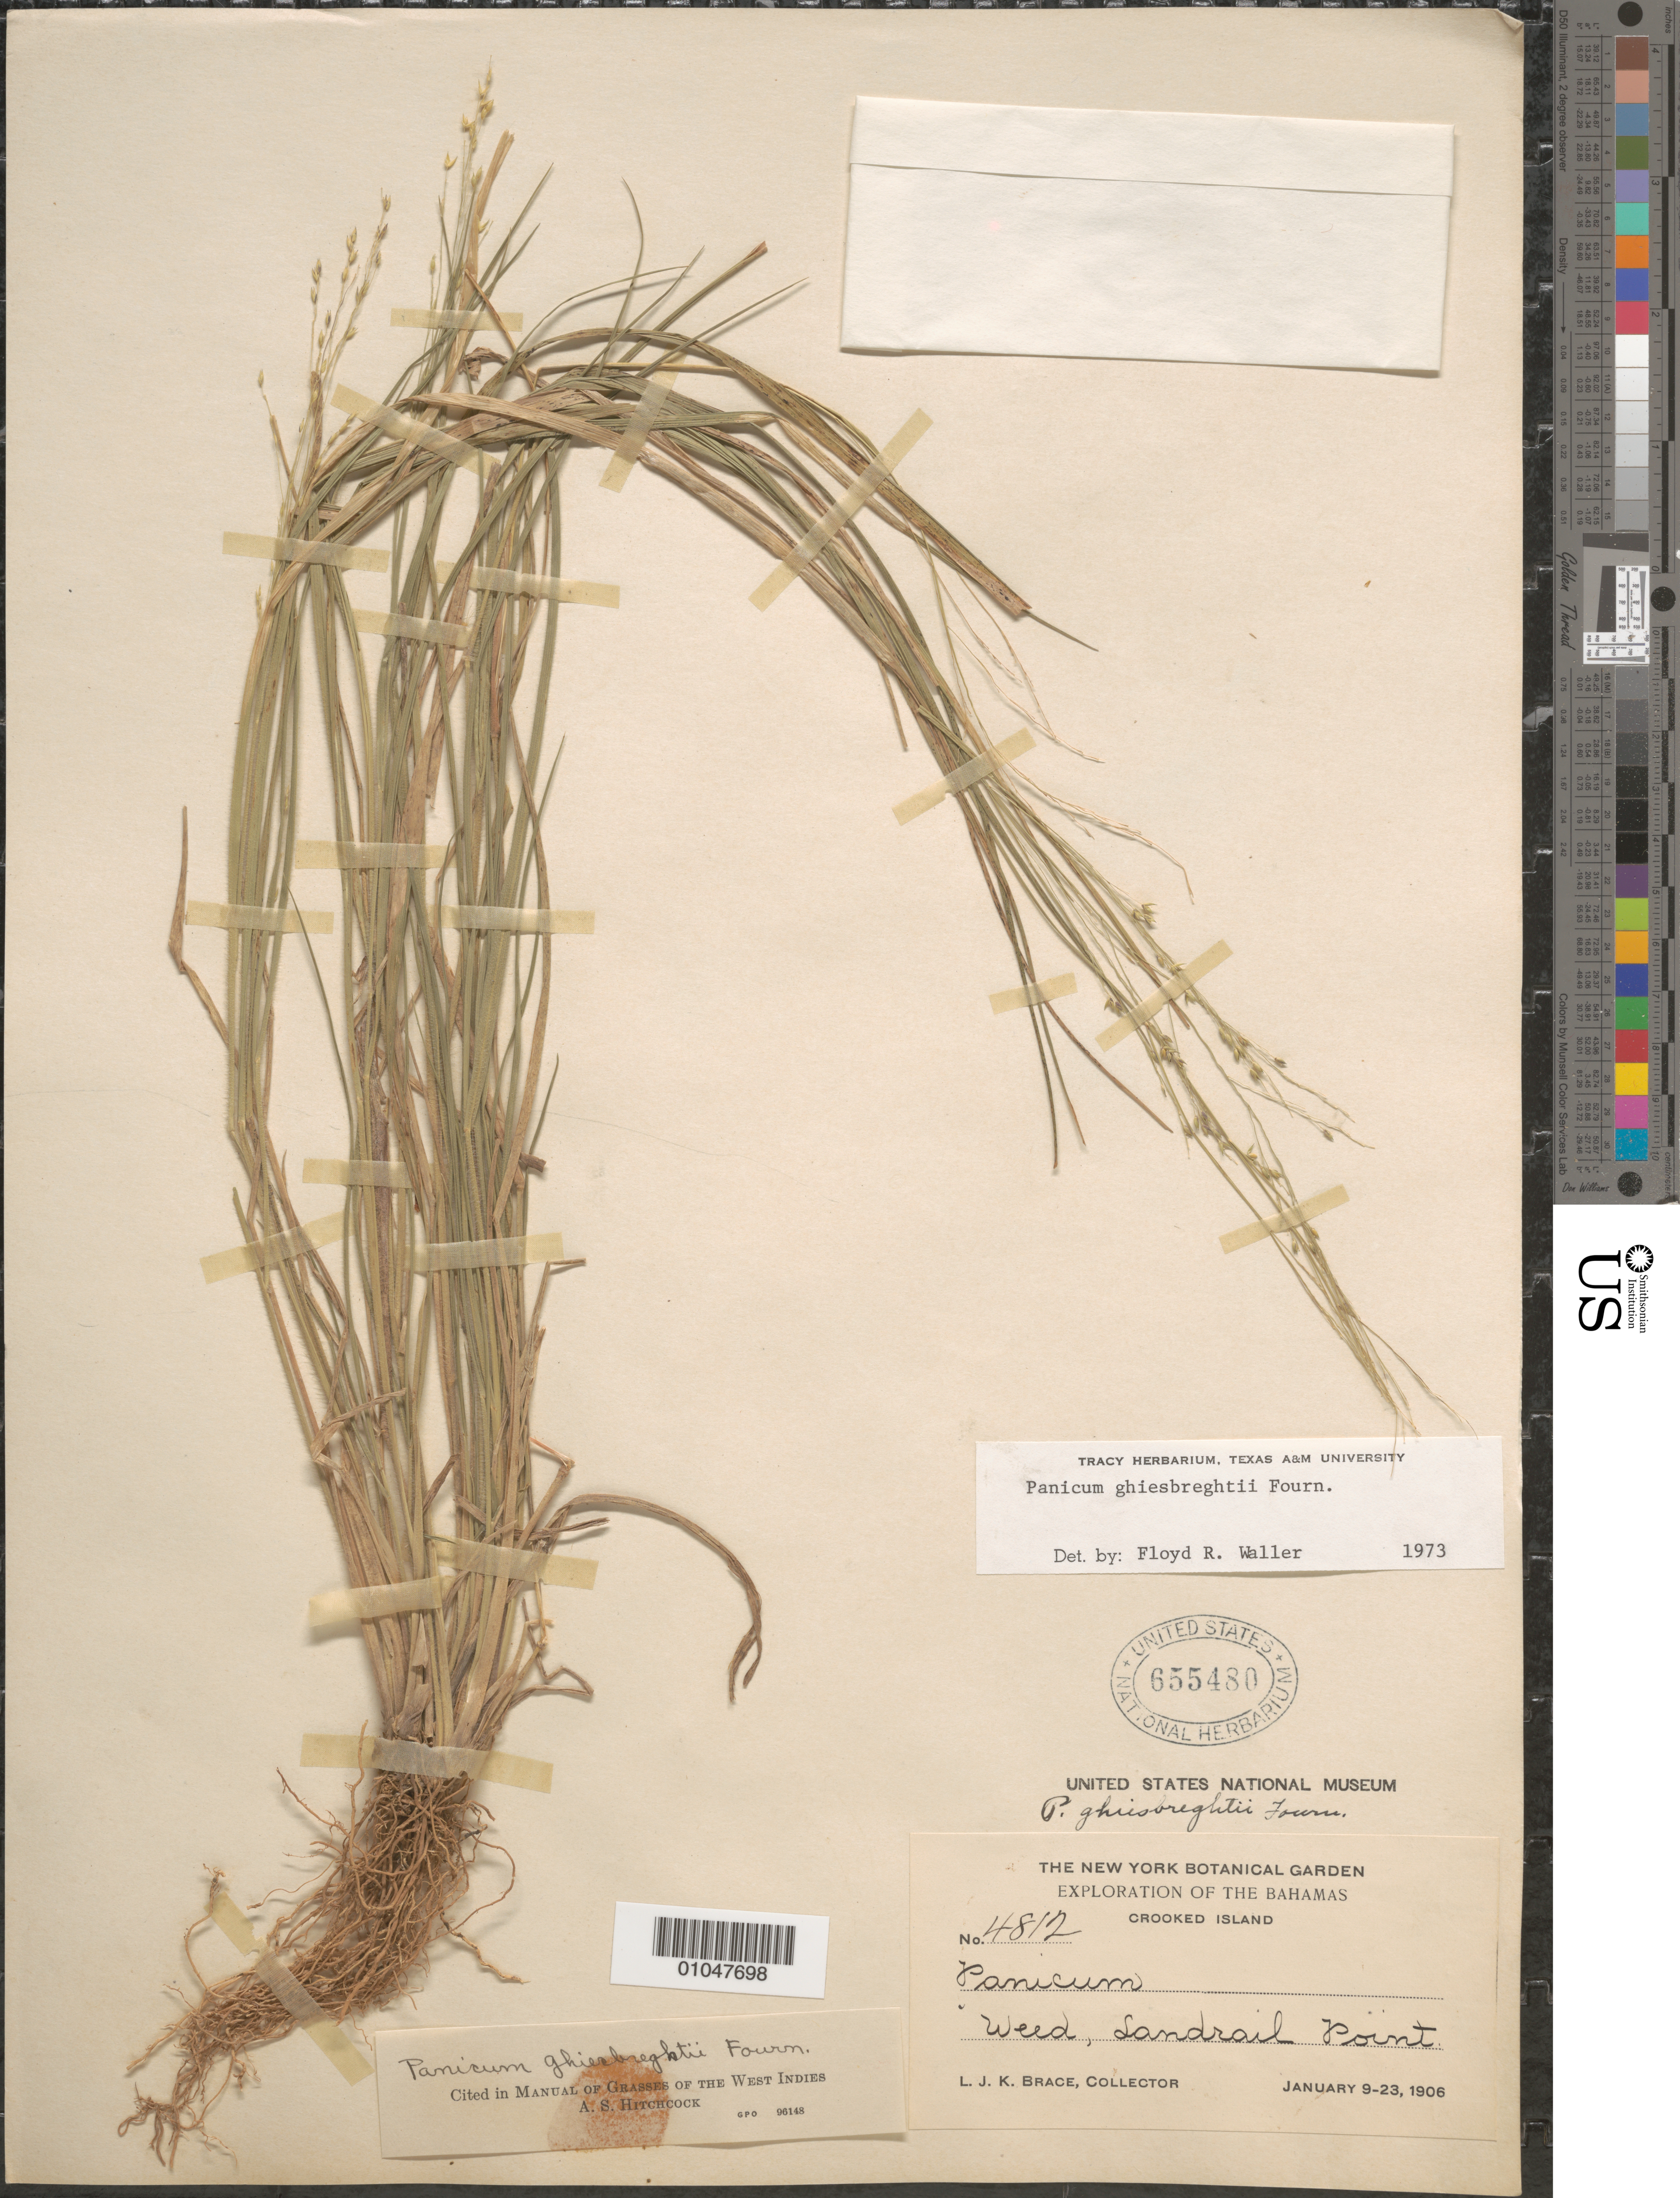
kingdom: Plantae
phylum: Tracheophyta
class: Liliopsida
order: Poales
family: Poaceae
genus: Panicum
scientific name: Panicum ghiesbreghtii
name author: E. Fourn.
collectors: L. J. K. Brace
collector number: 4812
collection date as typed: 09 Jan 1906 to 23 Jan 1906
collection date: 1906-01-09/1906-01-23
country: Bahamas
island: Crooked I.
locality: Sandrail Point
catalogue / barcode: US 655480